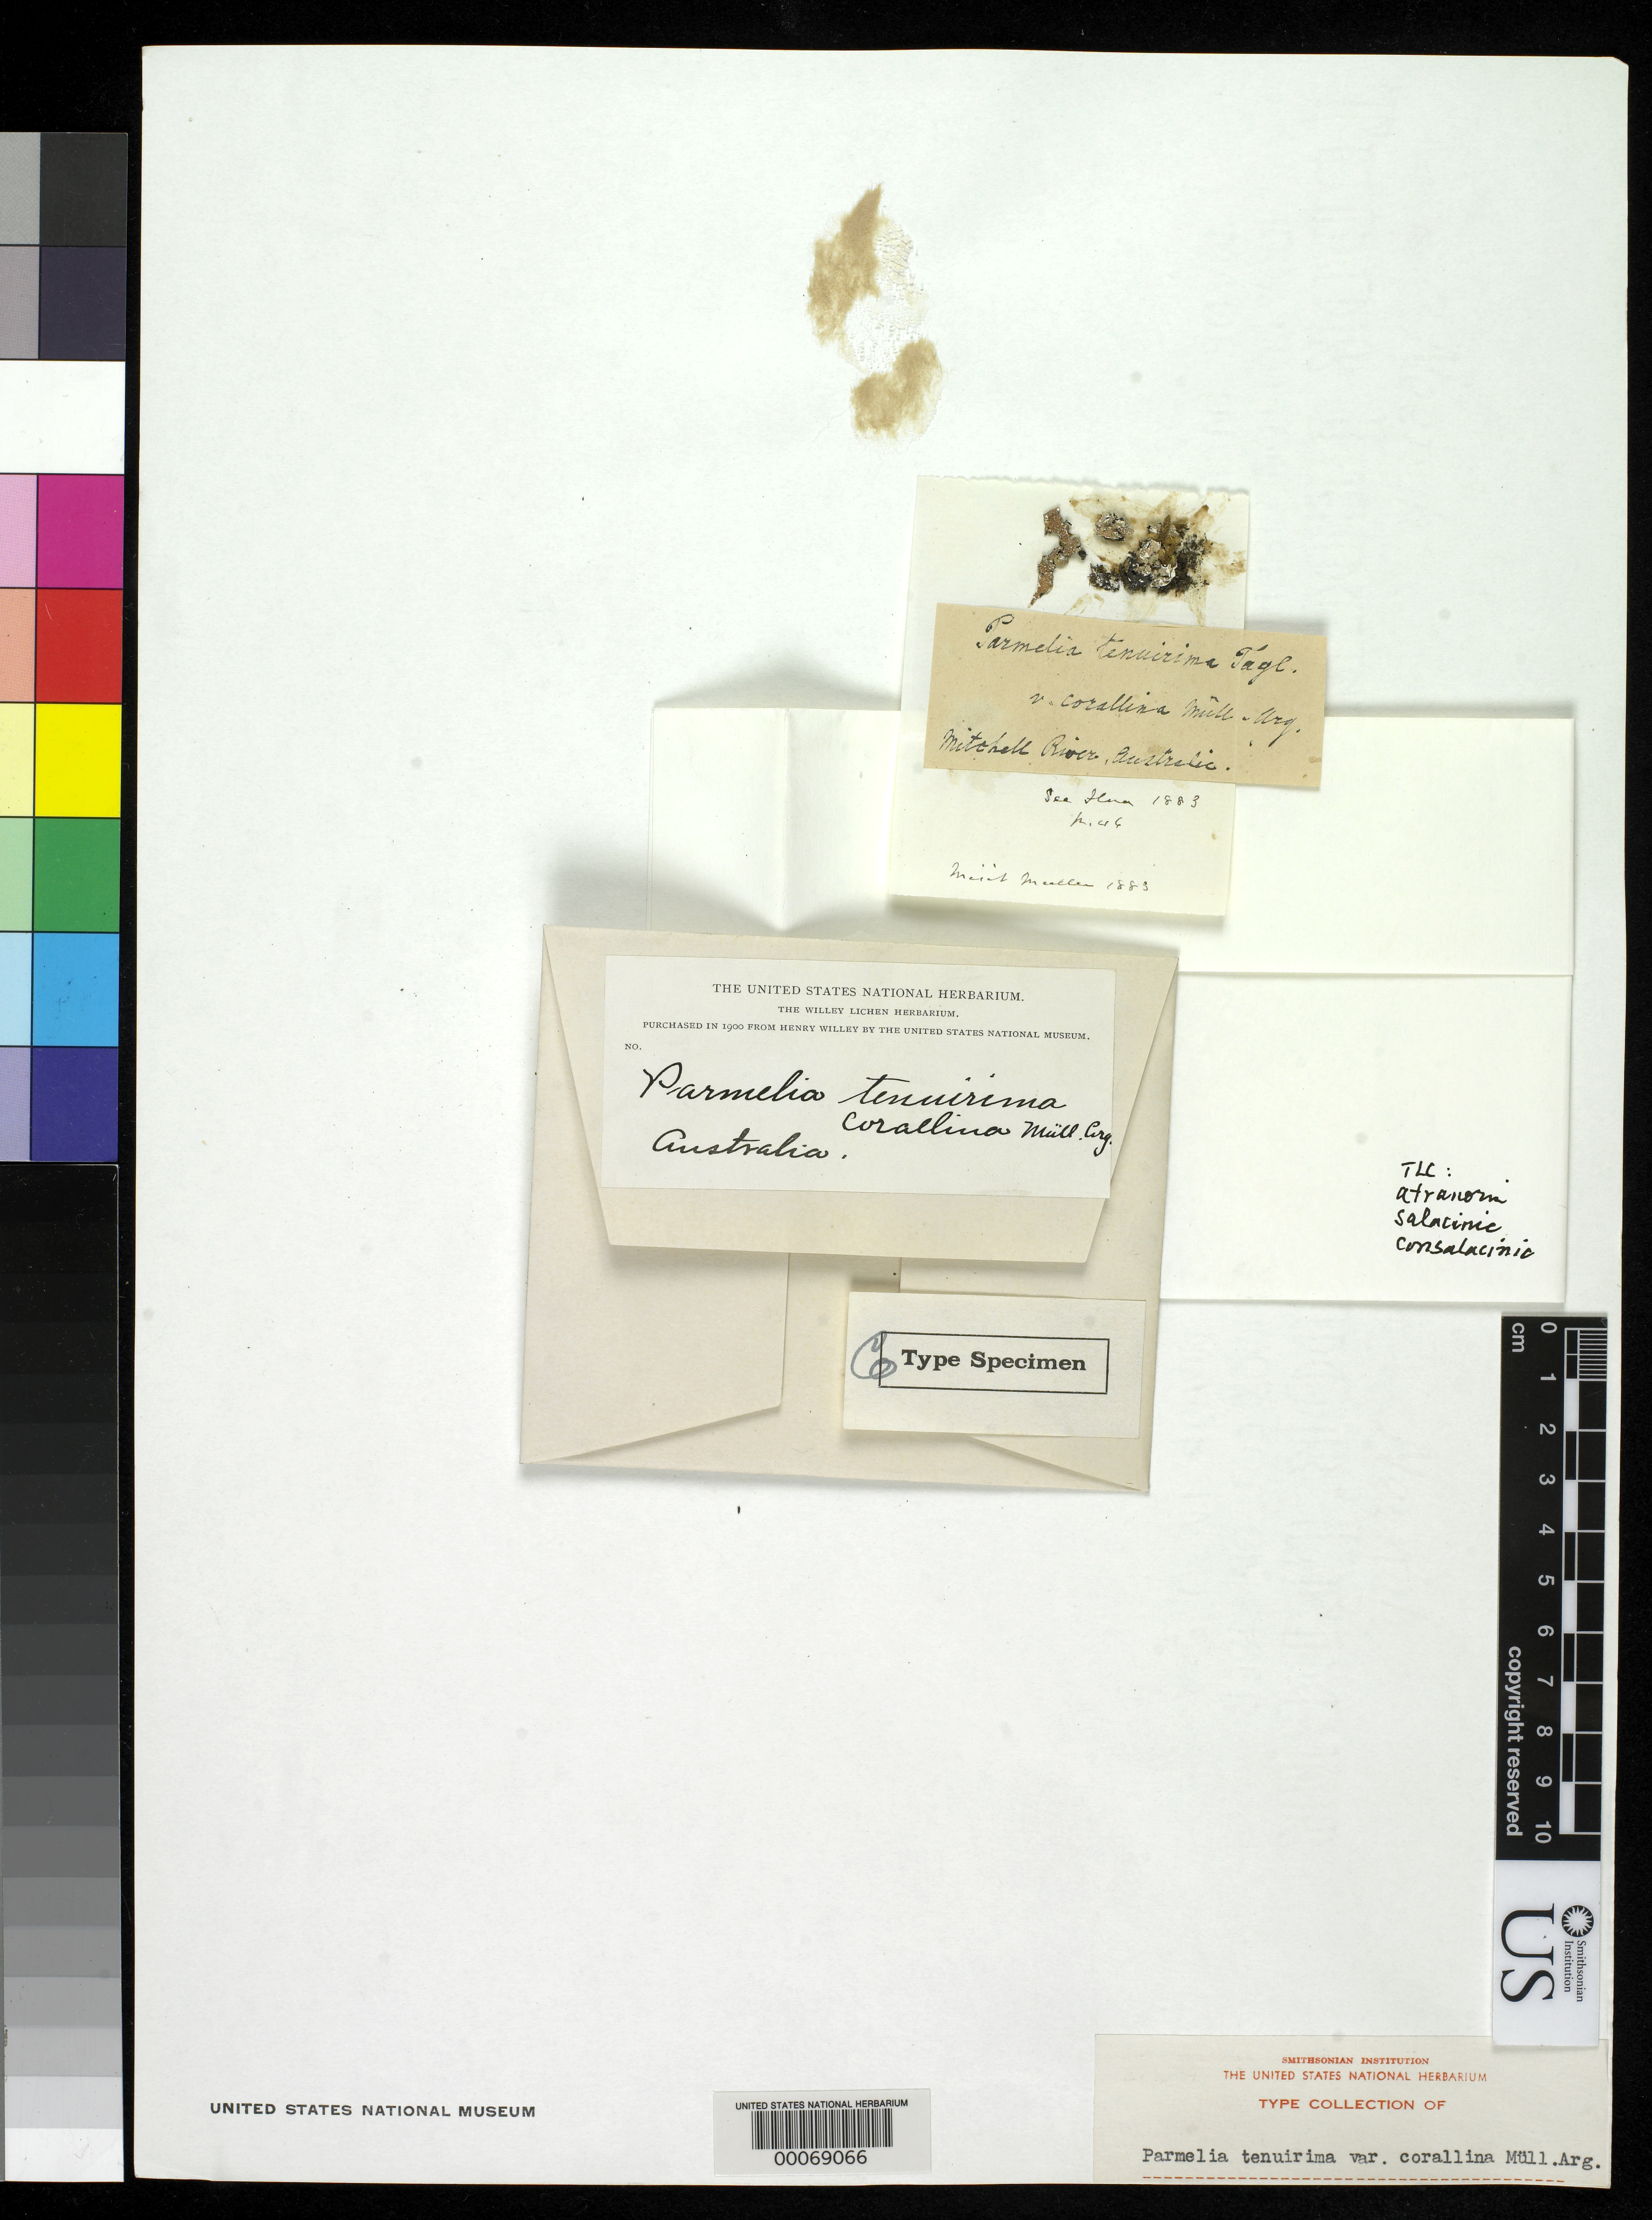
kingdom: Fungi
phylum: Ascomycota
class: Lecanoromycetes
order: Lecanorales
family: Parmeliaceae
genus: Parmelia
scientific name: Parmelia tenuirima f. corallina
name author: Müll. Arg.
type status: Isolectotype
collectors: -. Stirling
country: Australia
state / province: Queensland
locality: Mitchell River.